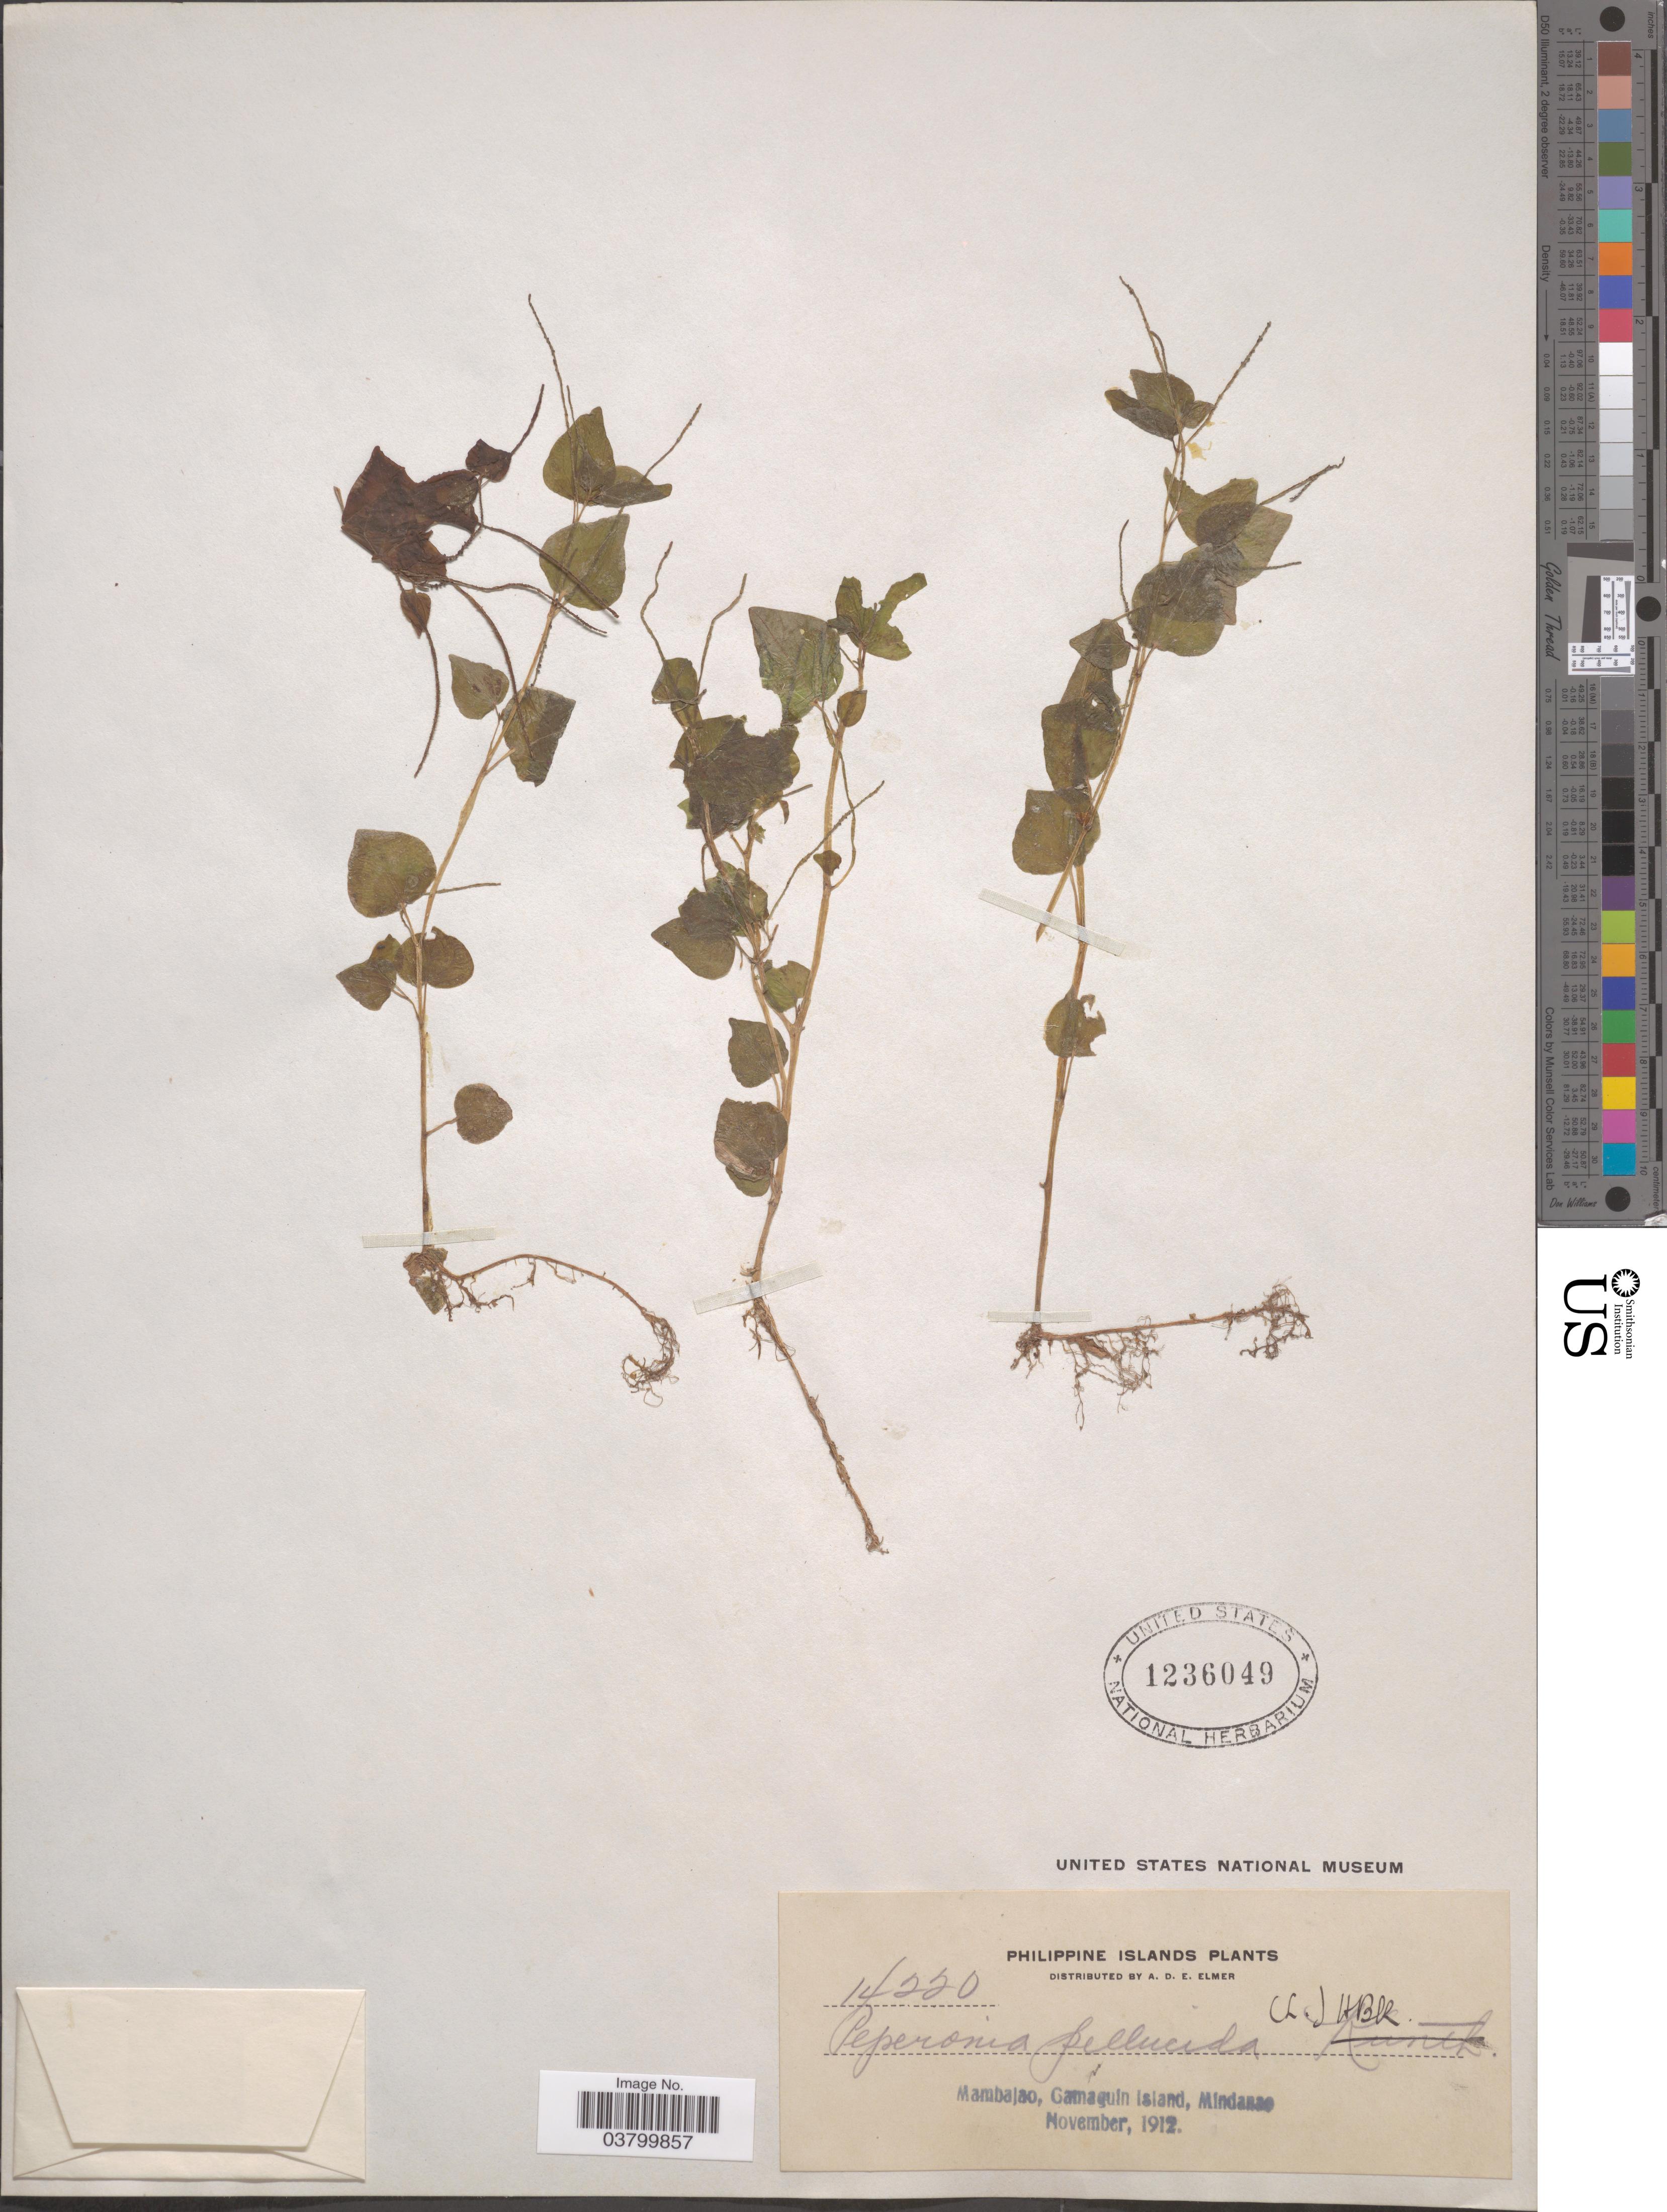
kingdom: Plantae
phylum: Tracheophyta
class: Magnoliopsida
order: Piperales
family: Piperaceae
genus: Peperomia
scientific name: Peperomia pellucida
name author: (L.) Kunth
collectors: A. D. E. Elmer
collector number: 14220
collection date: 1912-11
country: Philippines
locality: Mambajao, Gamaguin Island, Mindanao.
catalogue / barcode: US 1236049